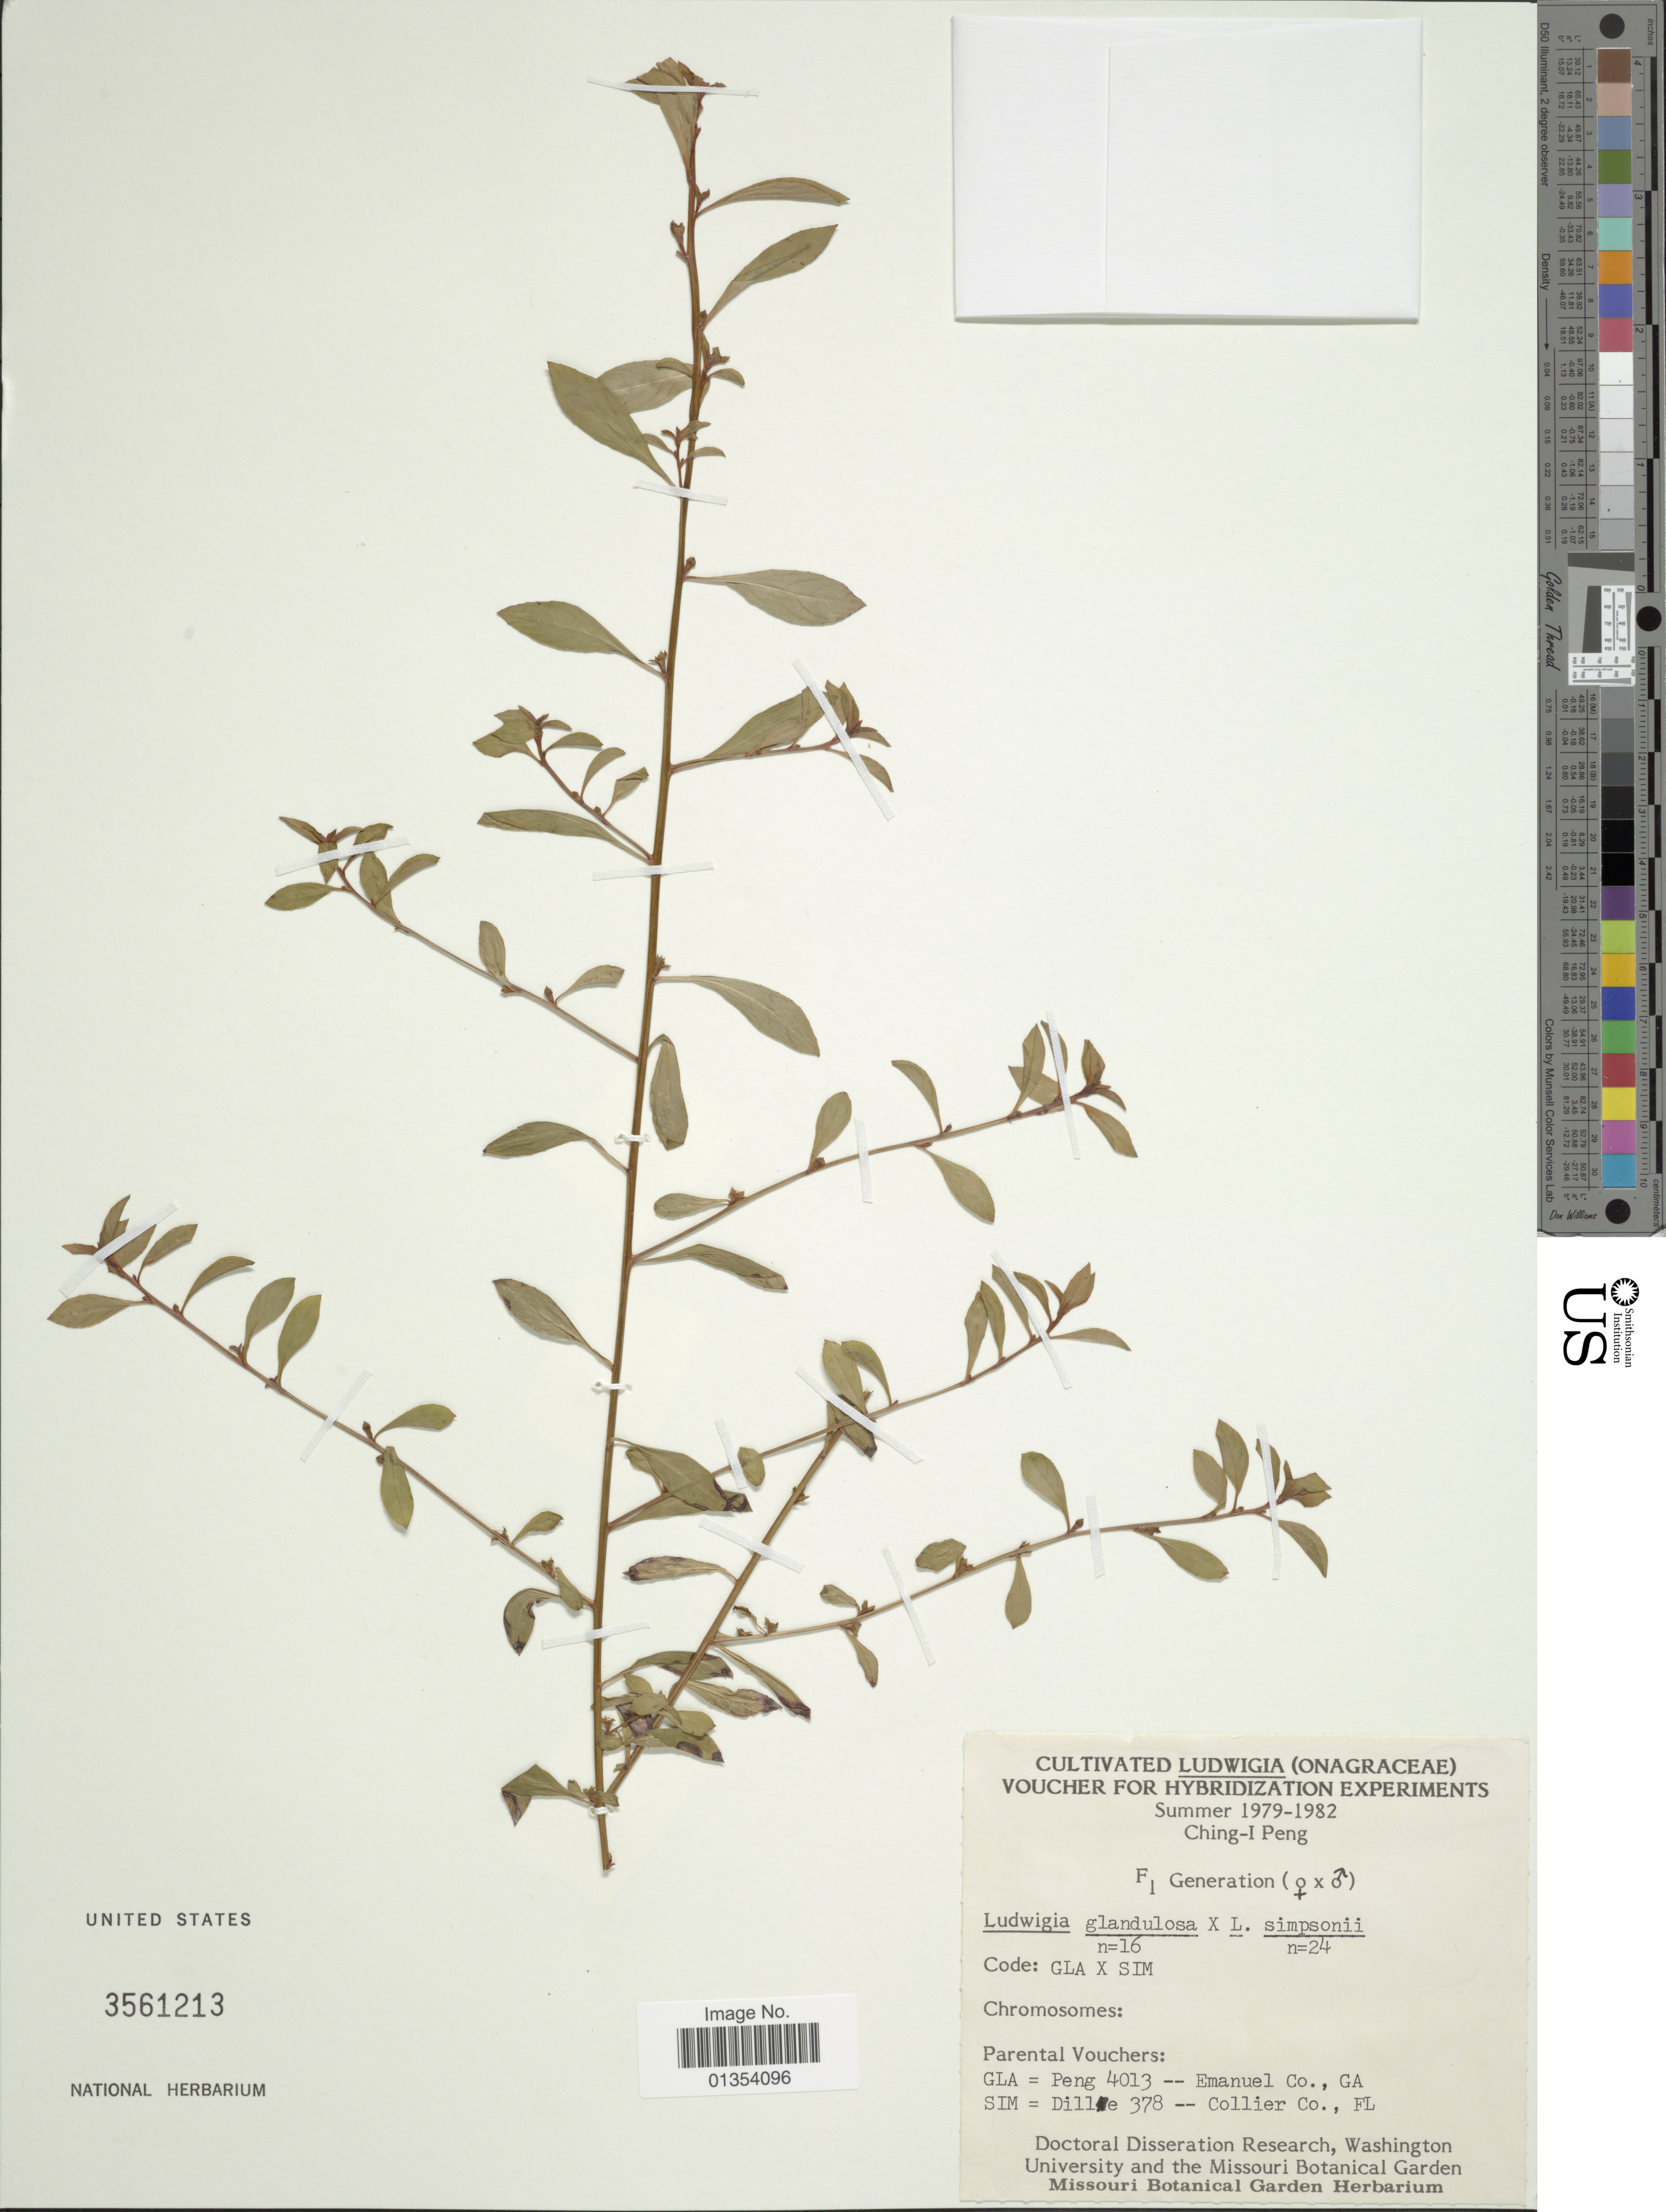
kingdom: Plantae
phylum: Tracheophyta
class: Magnoliopsida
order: Myrtales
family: Onagraceae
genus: Ludwigia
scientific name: Ludwigia glandulosa x L. simpsonii Chapm.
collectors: C.-I Peng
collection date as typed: Summer 1979 - 1982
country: United States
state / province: Missouri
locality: Missouri Botanical Garden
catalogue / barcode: US 3561213